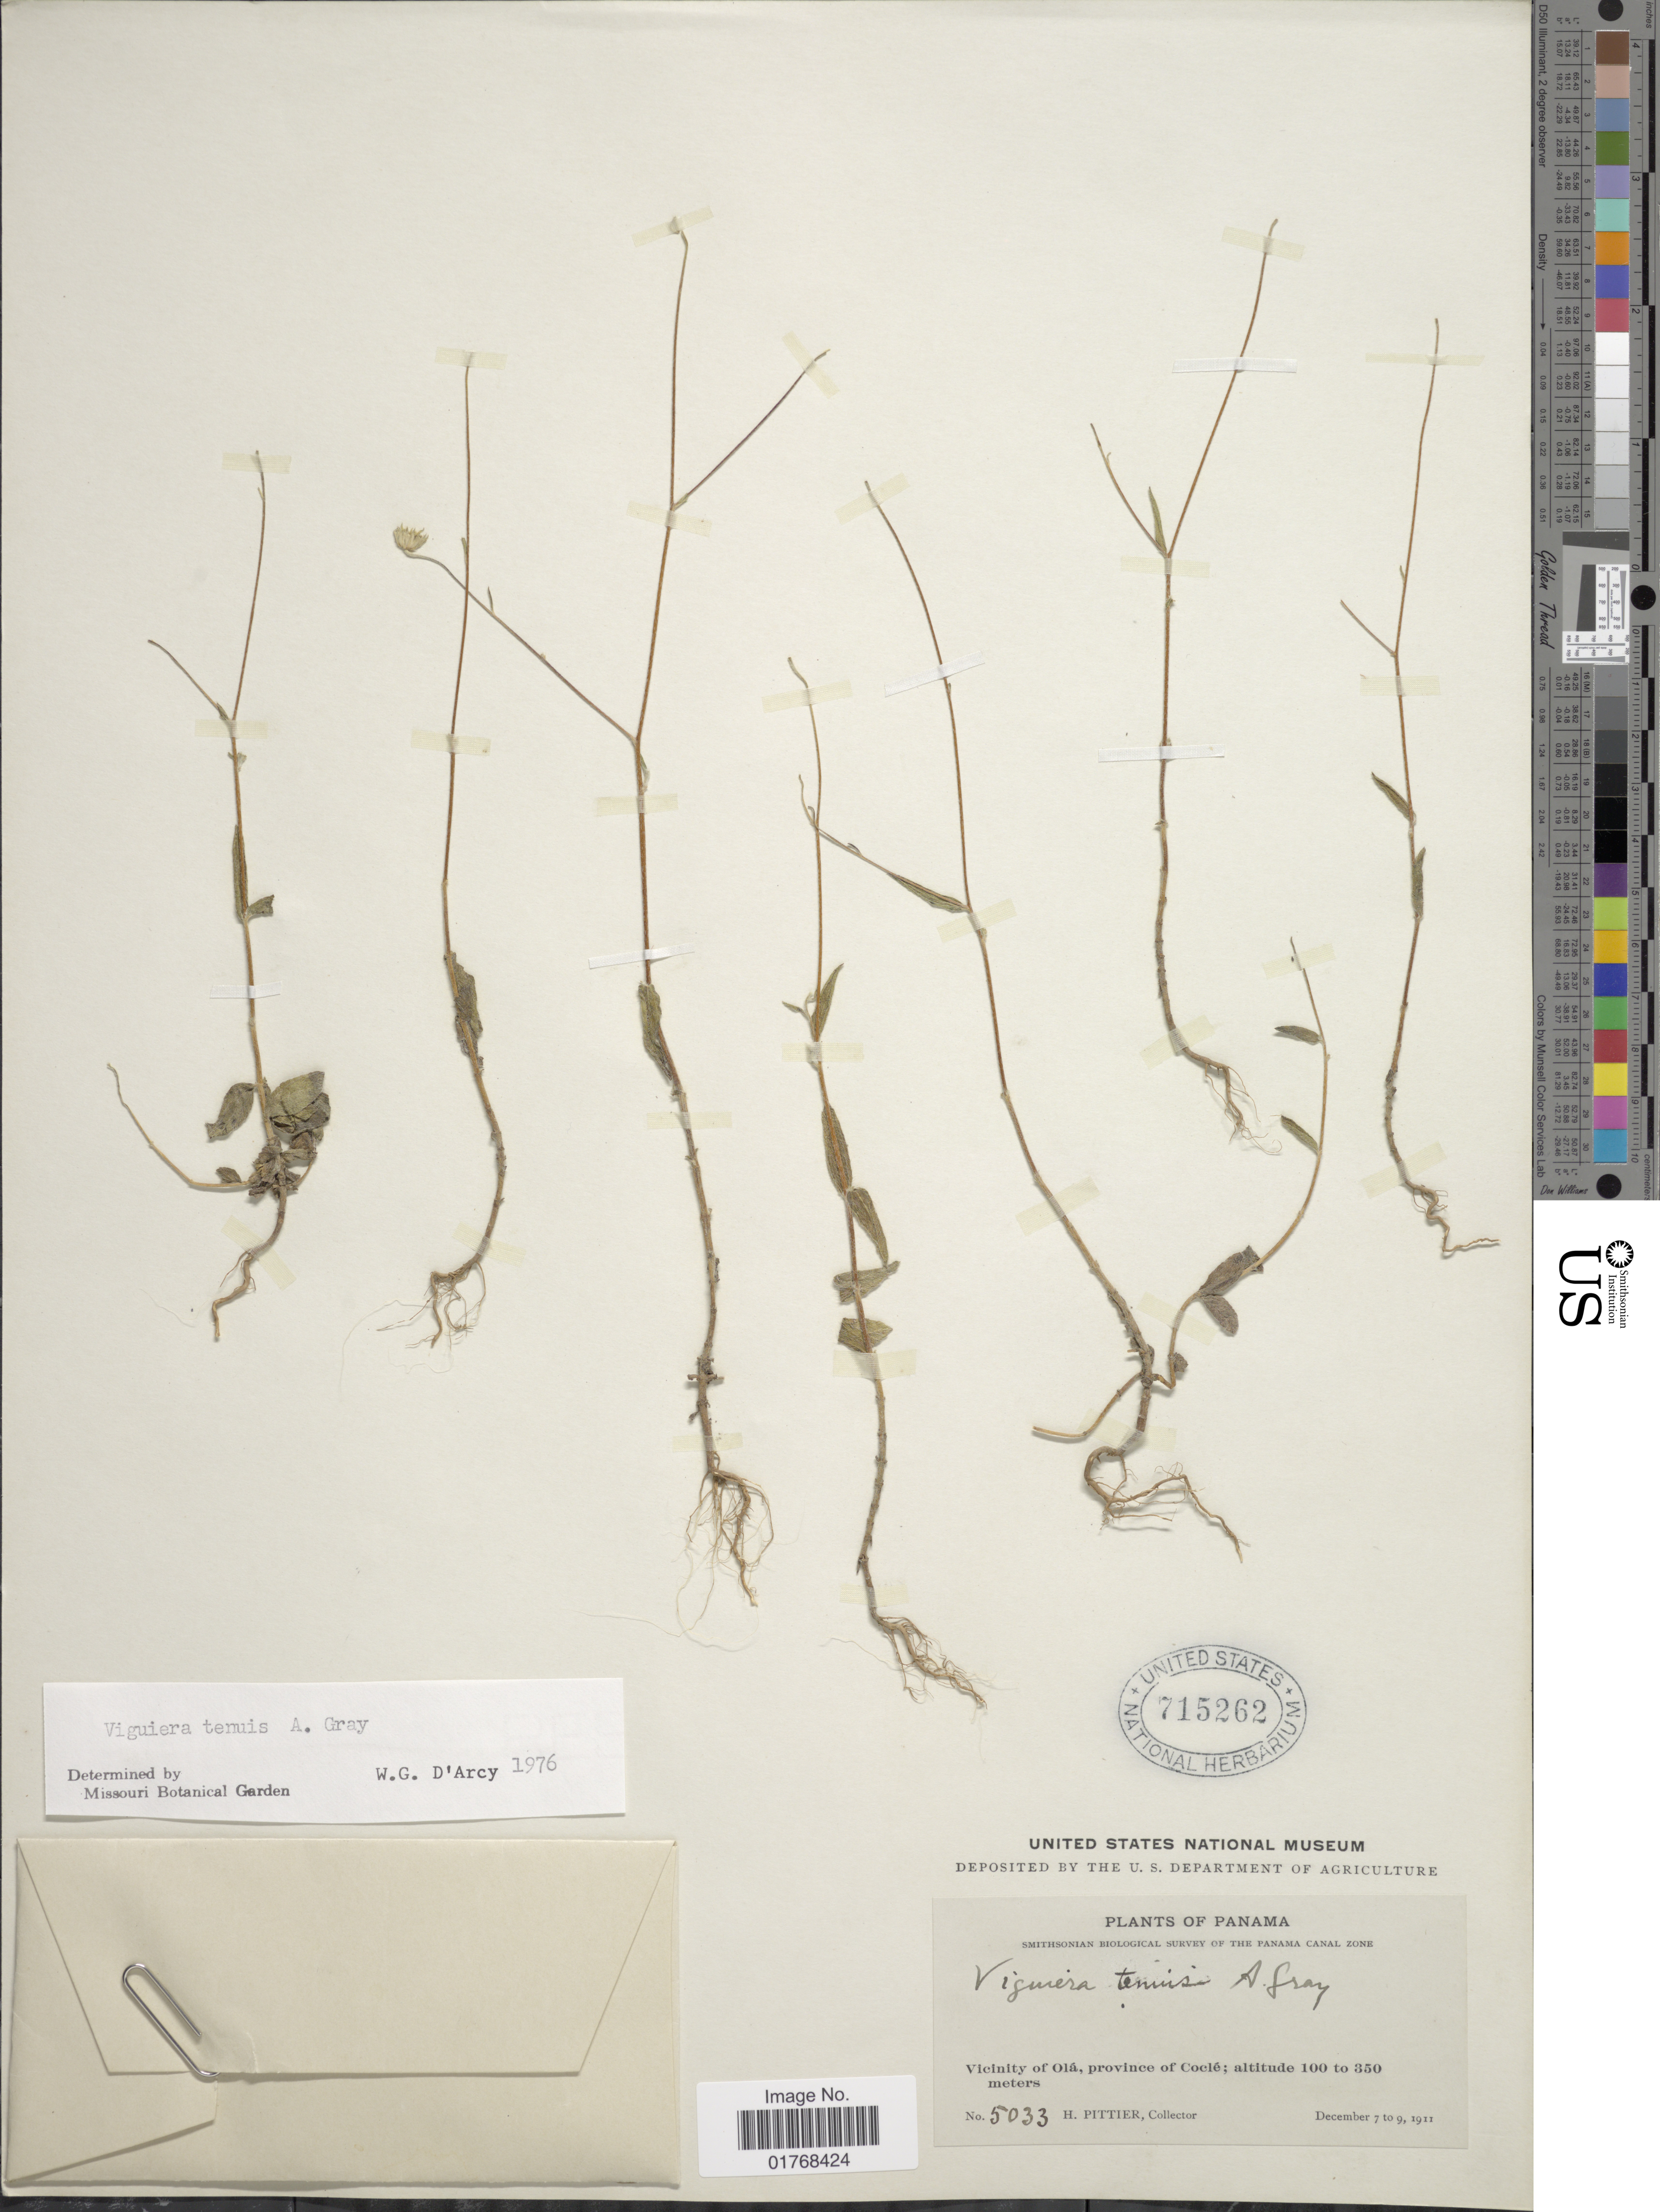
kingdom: Plantae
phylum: Tracheophyta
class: Magnoliopsida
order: Asterales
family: Asteraceae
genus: Viguiera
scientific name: Viguiera tenuis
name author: A. Gray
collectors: H. F. Pittier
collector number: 5033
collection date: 1911-12-07/1911-12-09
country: Panama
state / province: Coclé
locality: Panama. Vicinity of Olá, province of Coclé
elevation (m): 100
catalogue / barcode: US 715262